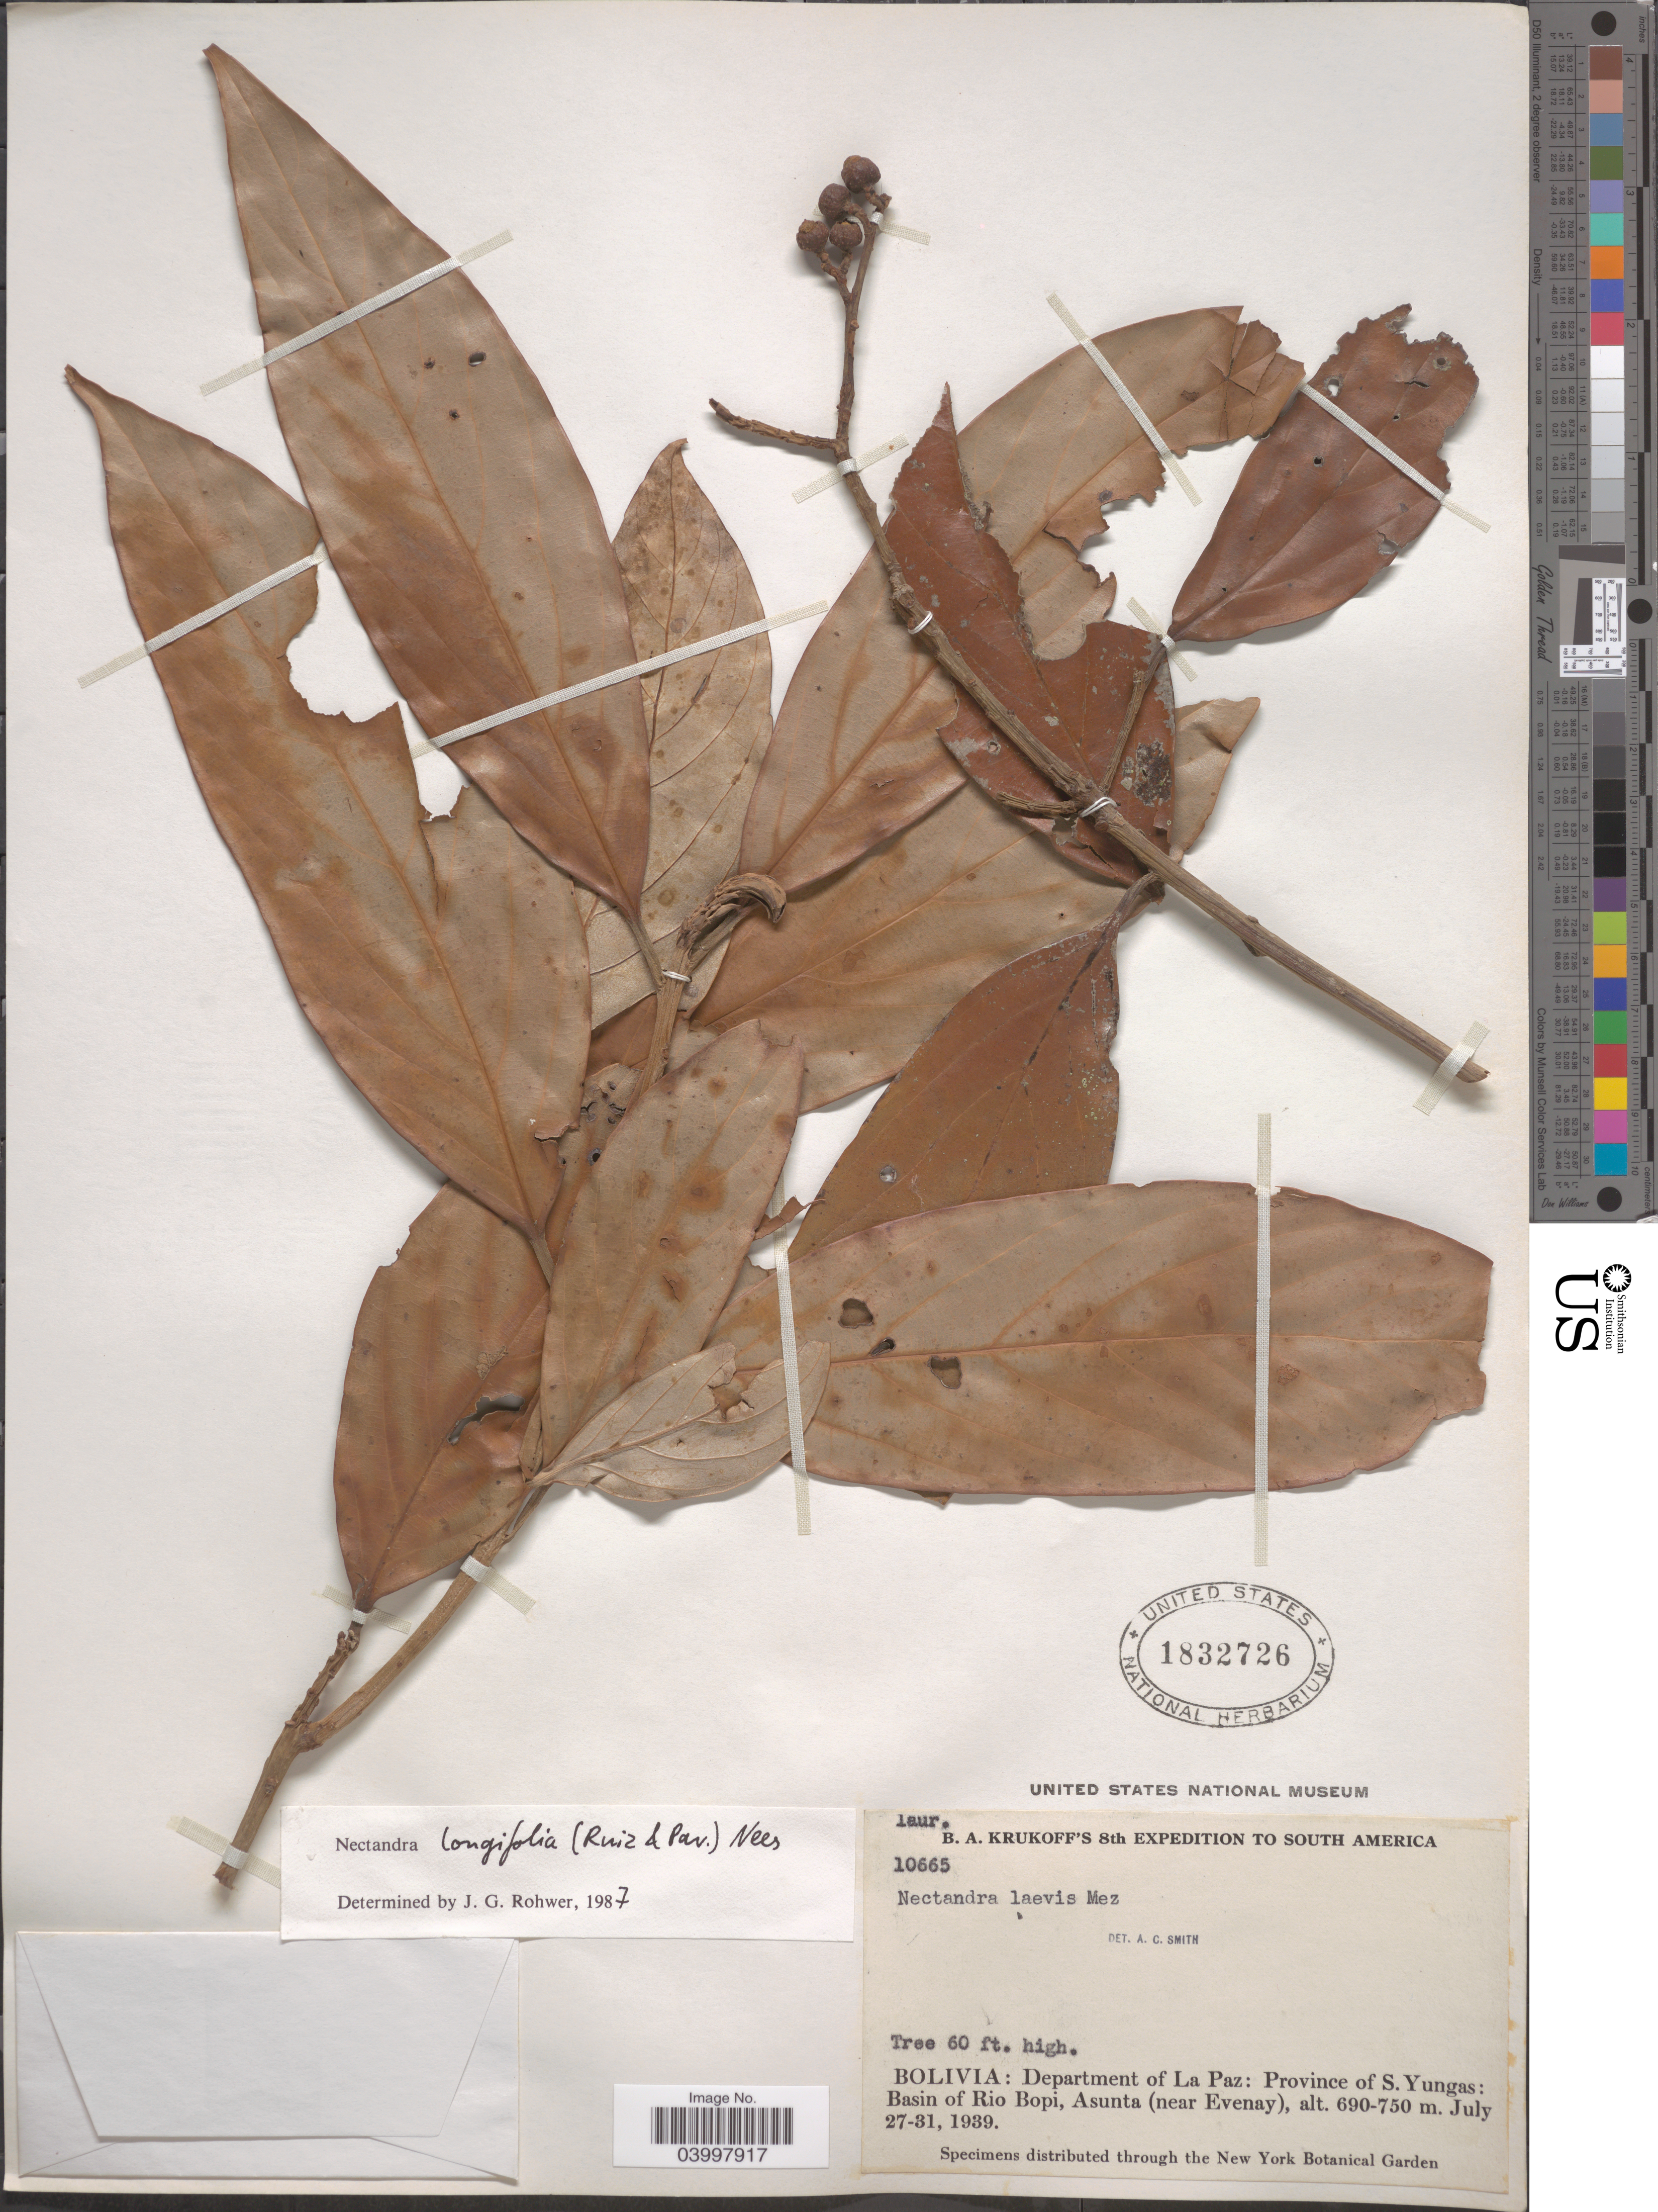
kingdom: Plantae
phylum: Tracheophyta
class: Magnoliopsida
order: Laurales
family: Lauraceae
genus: Nectandra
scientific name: Nectandra longifolia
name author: (Ruiz & Pav.) Nees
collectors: B. A. Krukoff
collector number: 10665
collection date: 1939-07-27/1939-07-31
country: Bolivia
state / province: La Paz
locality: South America. Department of La Paz: Province of S.Yungas: Basin of Rio Bopi, Asunta (near Evenay).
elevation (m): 690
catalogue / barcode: US 1832726